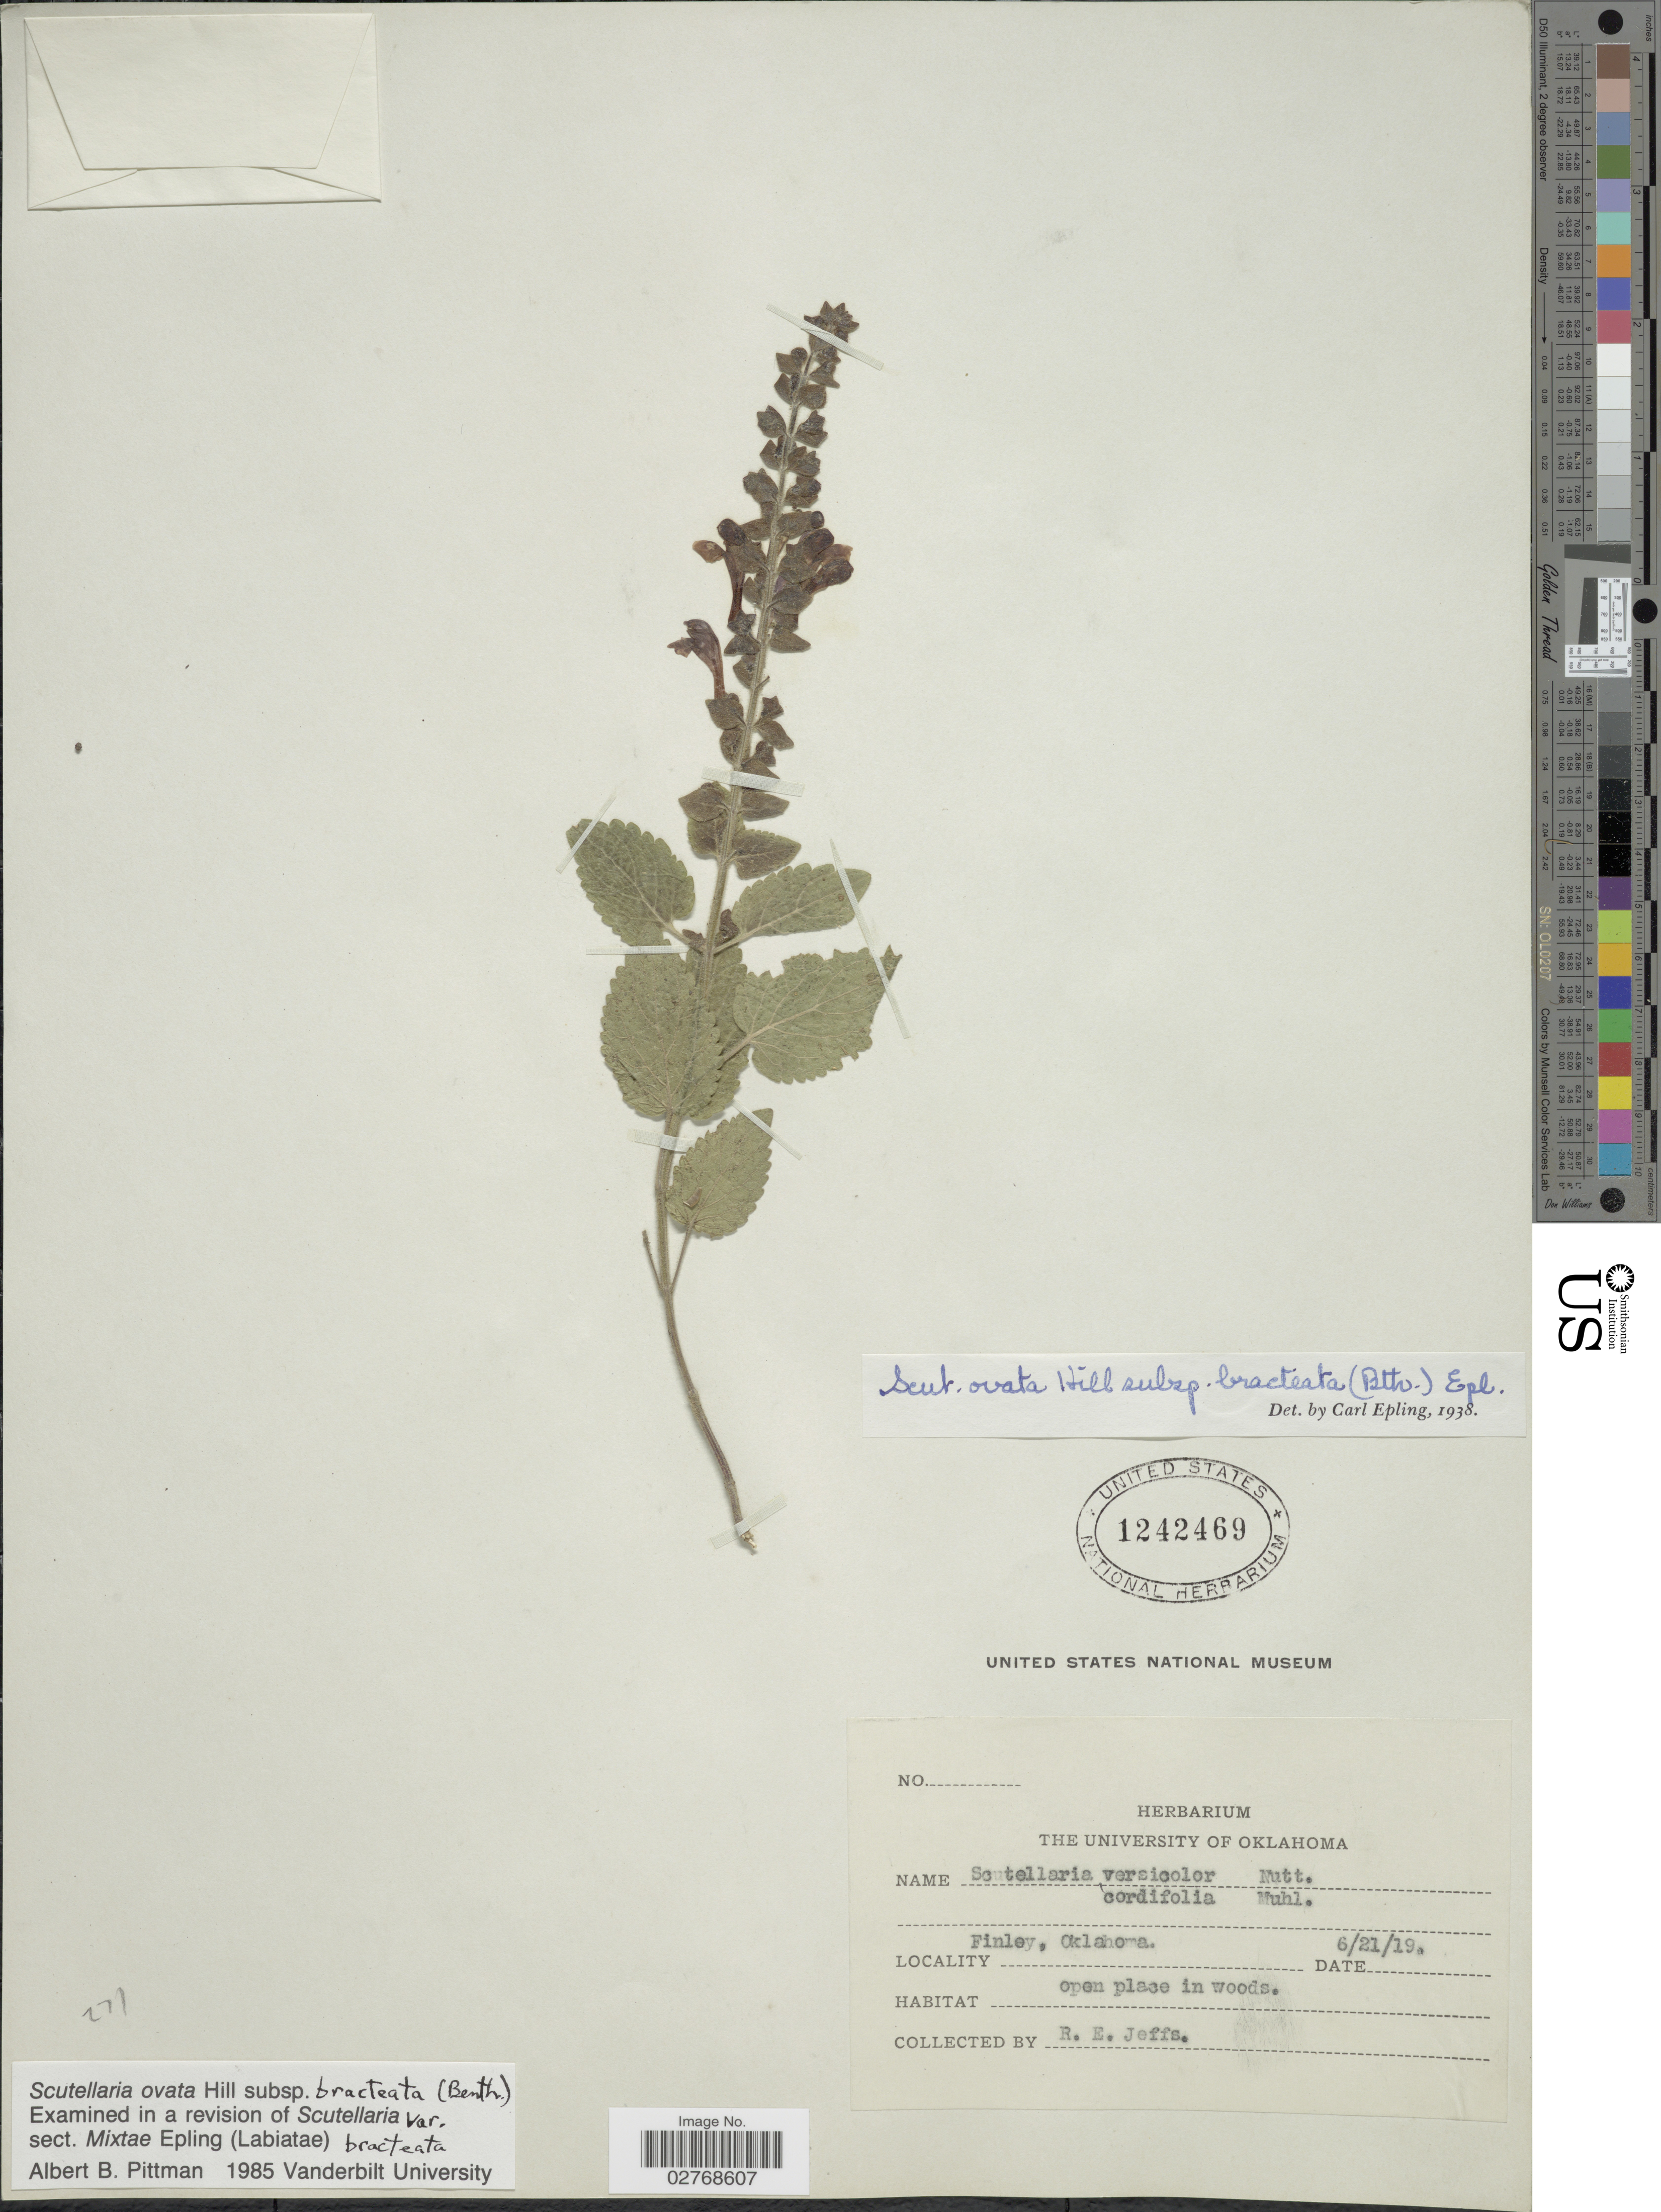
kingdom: Plantae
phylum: Tracheophyta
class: Magnoliopsida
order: Lamiales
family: Lamiaceae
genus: Scutellaria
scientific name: Scutellaria ovata subsp. bracteata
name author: (Benth.) Epling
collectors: R. Jeffs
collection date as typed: Transcribed d/m/y: 21/6/19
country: United States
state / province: Oklahoma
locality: Finley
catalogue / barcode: US 1242469